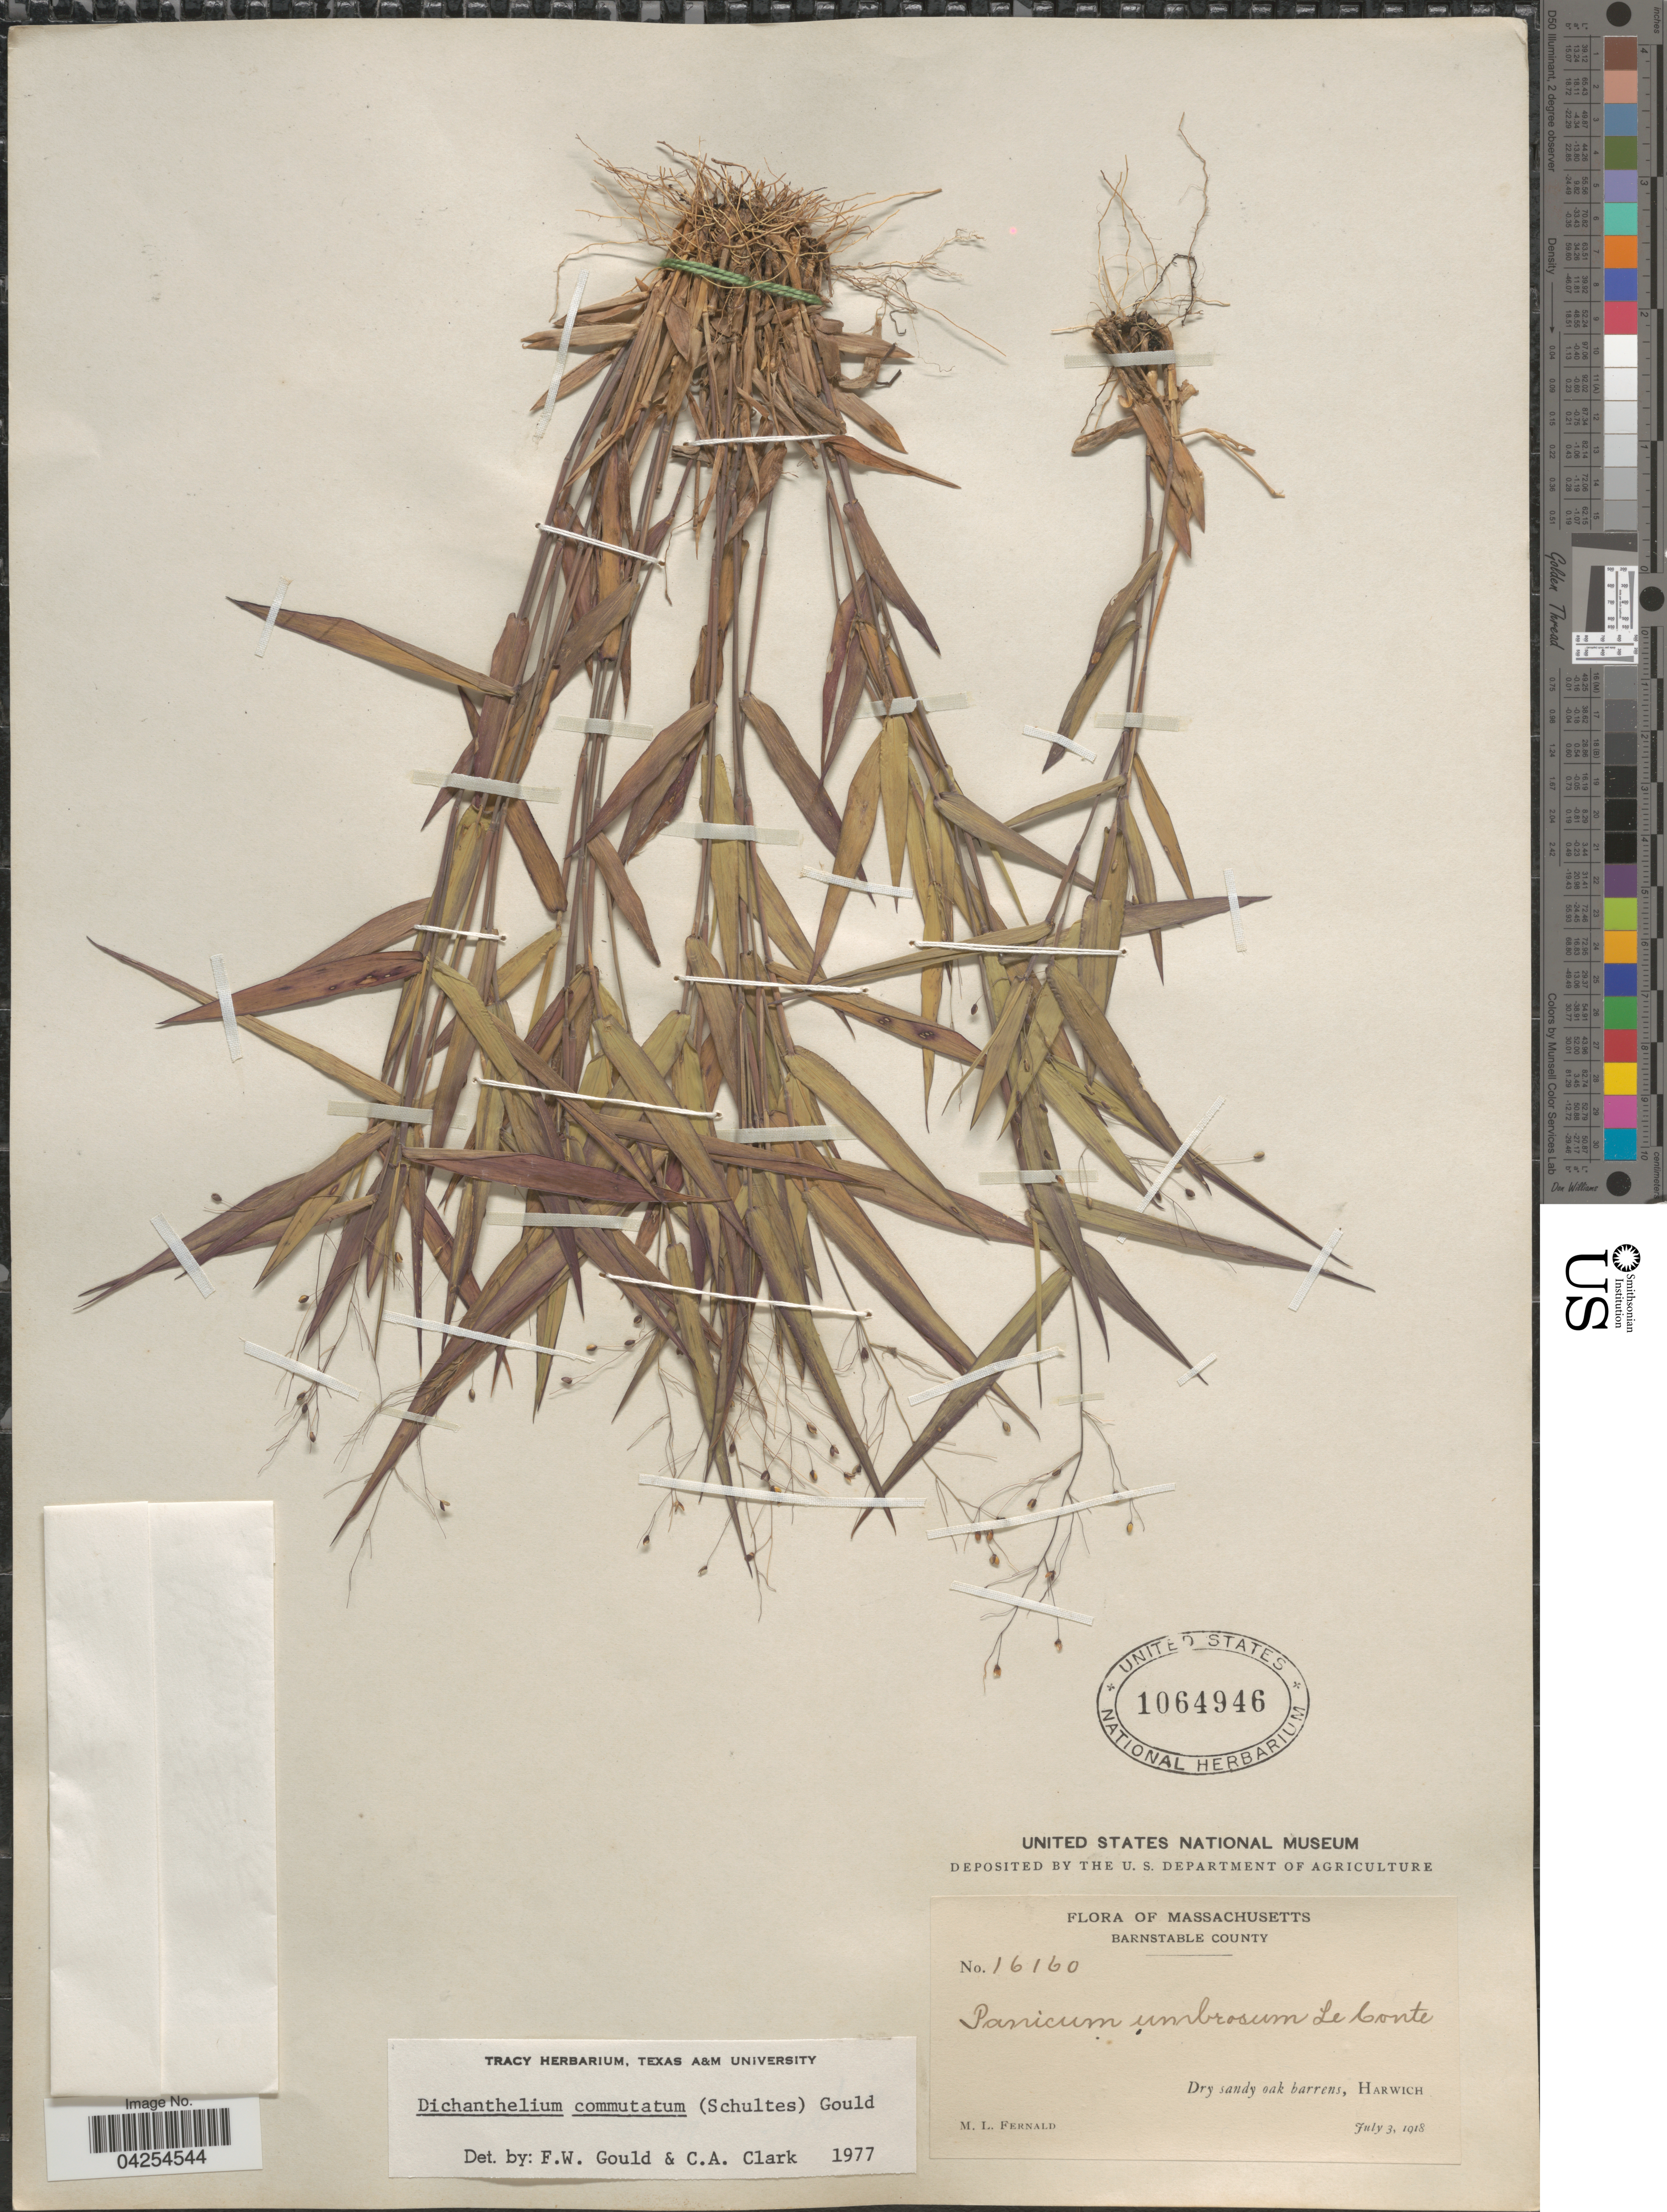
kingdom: Plantae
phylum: Tracheophyta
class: Liliopsida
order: Poales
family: Poaceae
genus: Dichanthelium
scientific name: Dichanthelium commutatum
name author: (Schult.) Gould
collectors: M. L. Fernald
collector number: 16160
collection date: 1918-07-03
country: United States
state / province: Massachusetts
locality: Barnstable County. Dry sandy oak barrens, Harwich.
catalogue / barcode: US 1064946